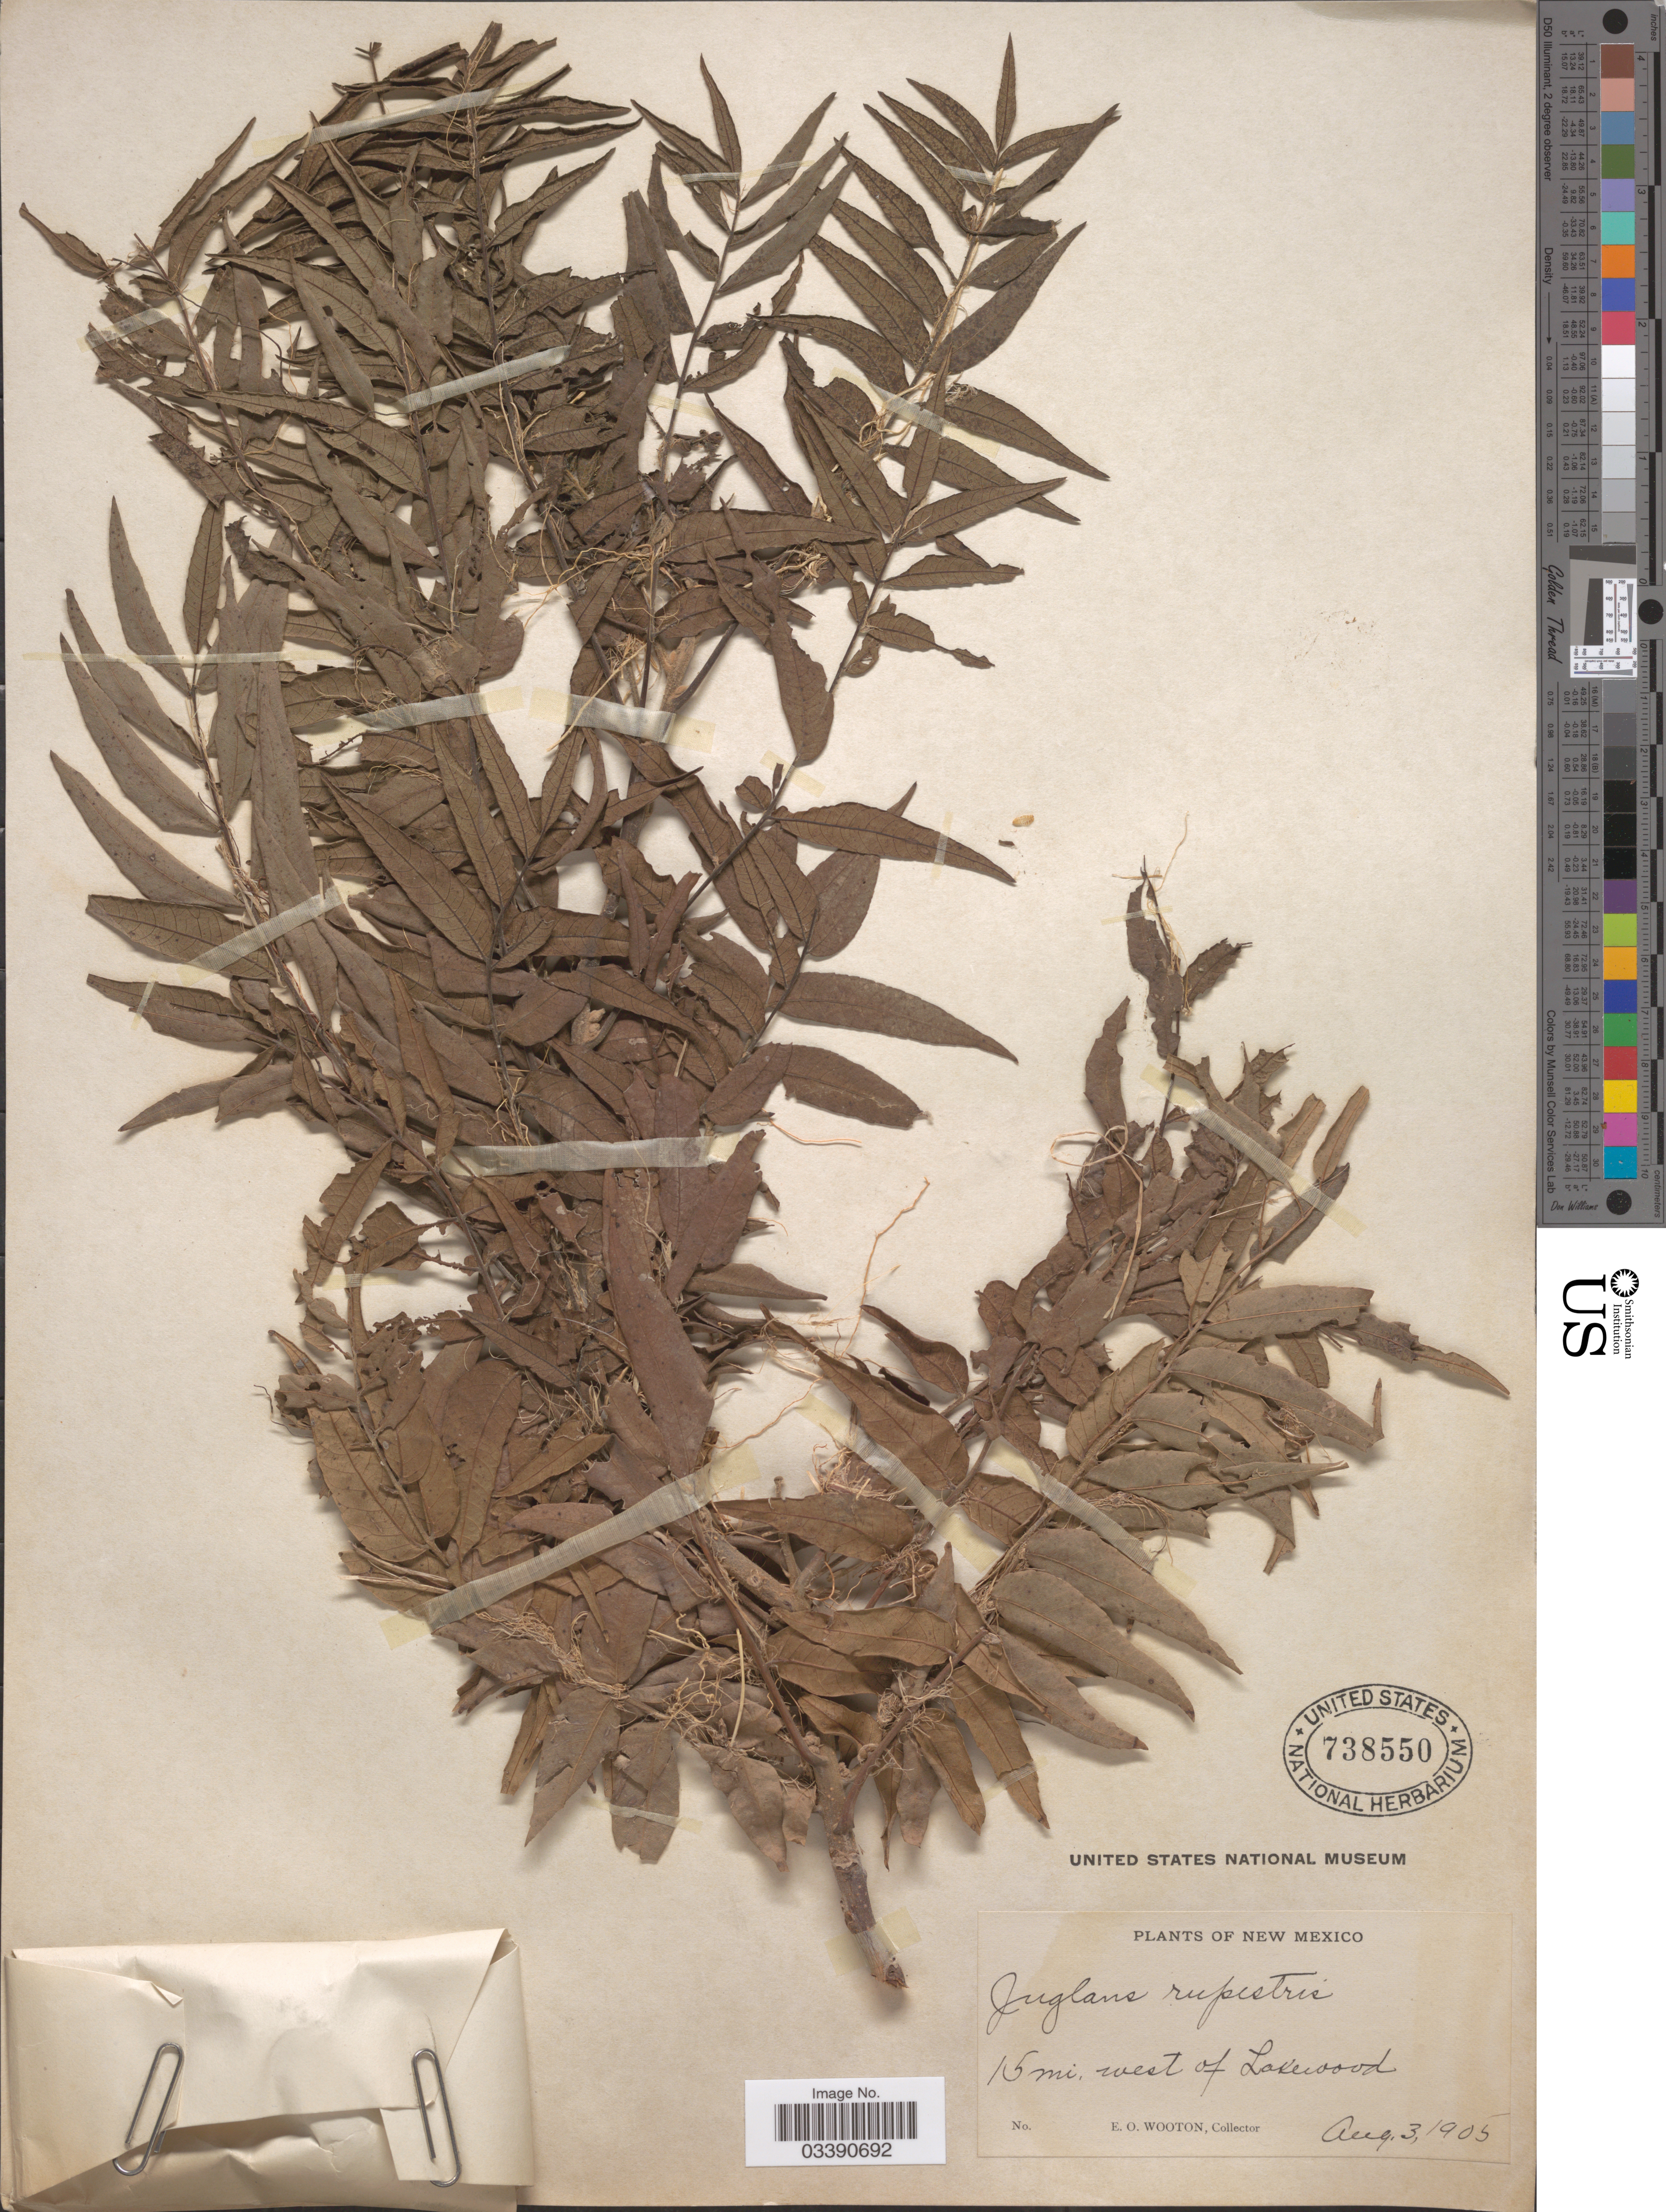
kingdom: Plantae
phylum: Tracheophyta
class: Magnoliopsida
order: Fagales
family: Juglandaceae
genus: Juglans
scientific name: Juglans microcarpa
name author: Berland. in Berland. & Chovell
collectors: E. O. Wooton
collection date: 1905-08-03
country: United States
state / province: New Mexico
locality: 15 mi. west of Lakewood.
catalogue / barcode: US 738550